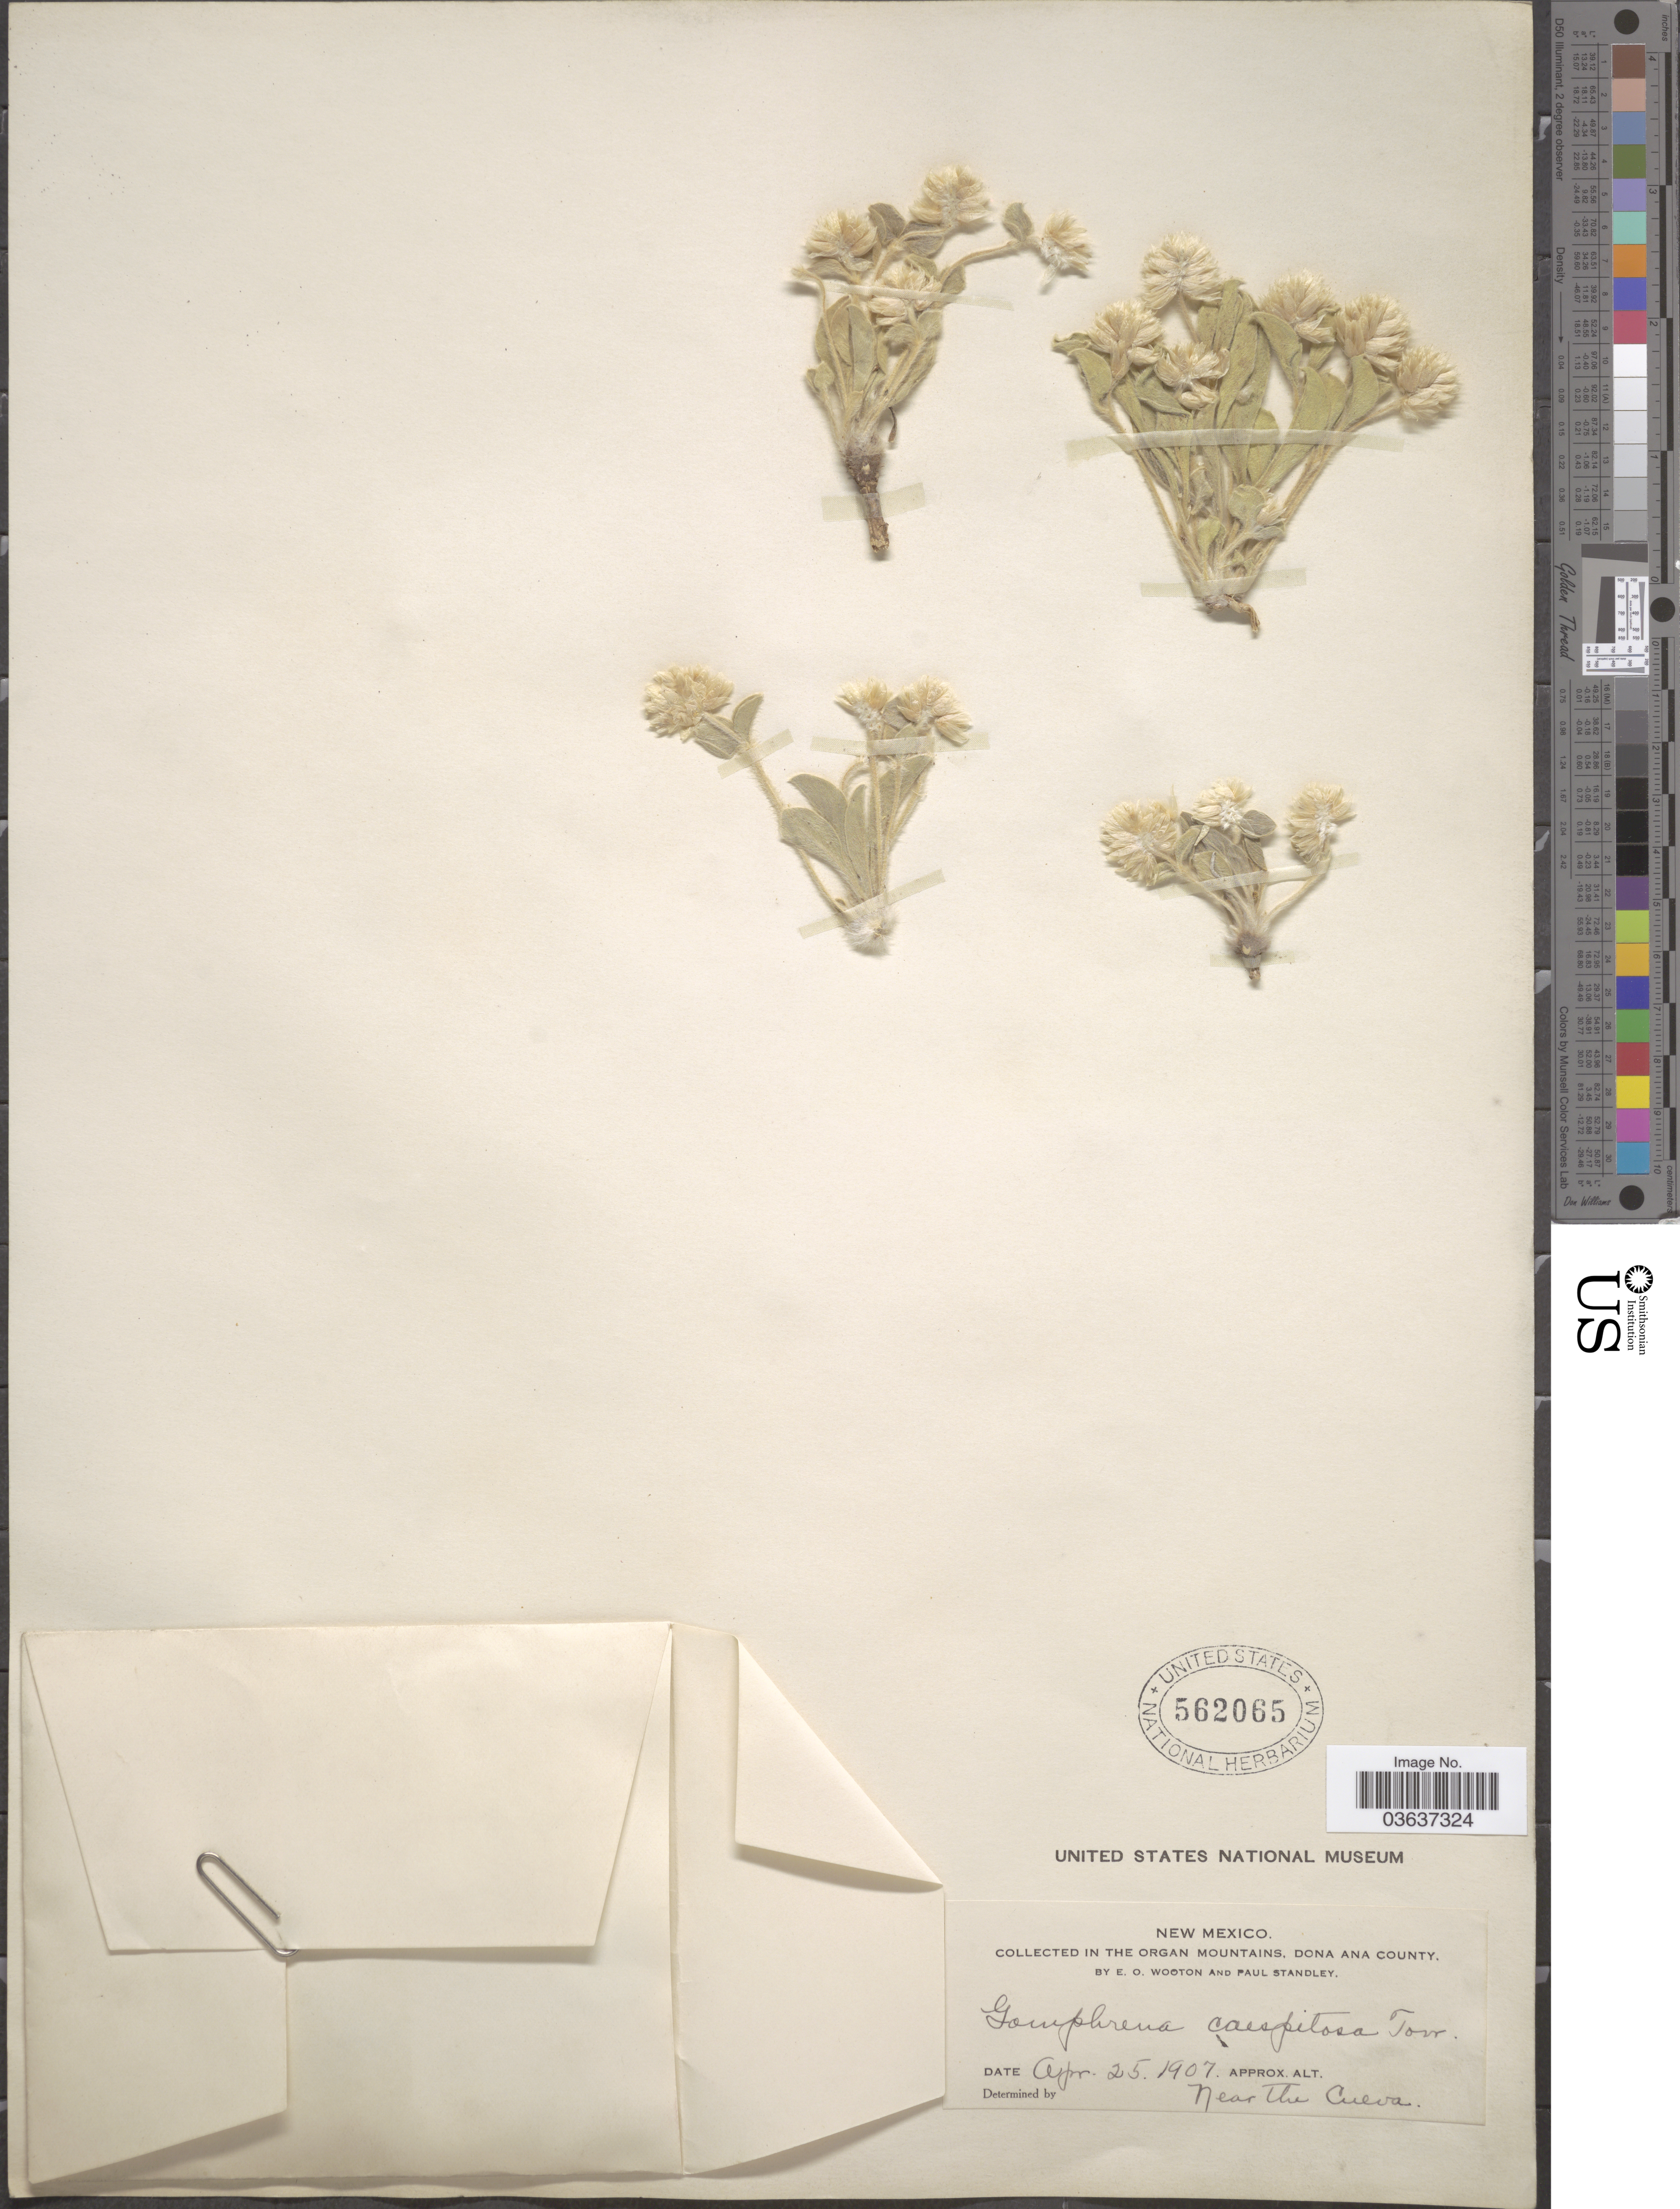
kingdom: Plantae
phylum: Tracheophyta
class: Magnoliopsida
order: Caryophyllales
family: Amaranthaceae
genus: Gomphrena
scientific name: Gomphrena caespitosa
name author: Torr. in Emory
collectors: E. O. Wooton & P. C. Standley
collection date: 1907-04-25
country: United States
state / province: New Mexico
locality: The Organ Mountains, Dona Ana County. Near the Cueva.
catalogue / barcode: US 562065